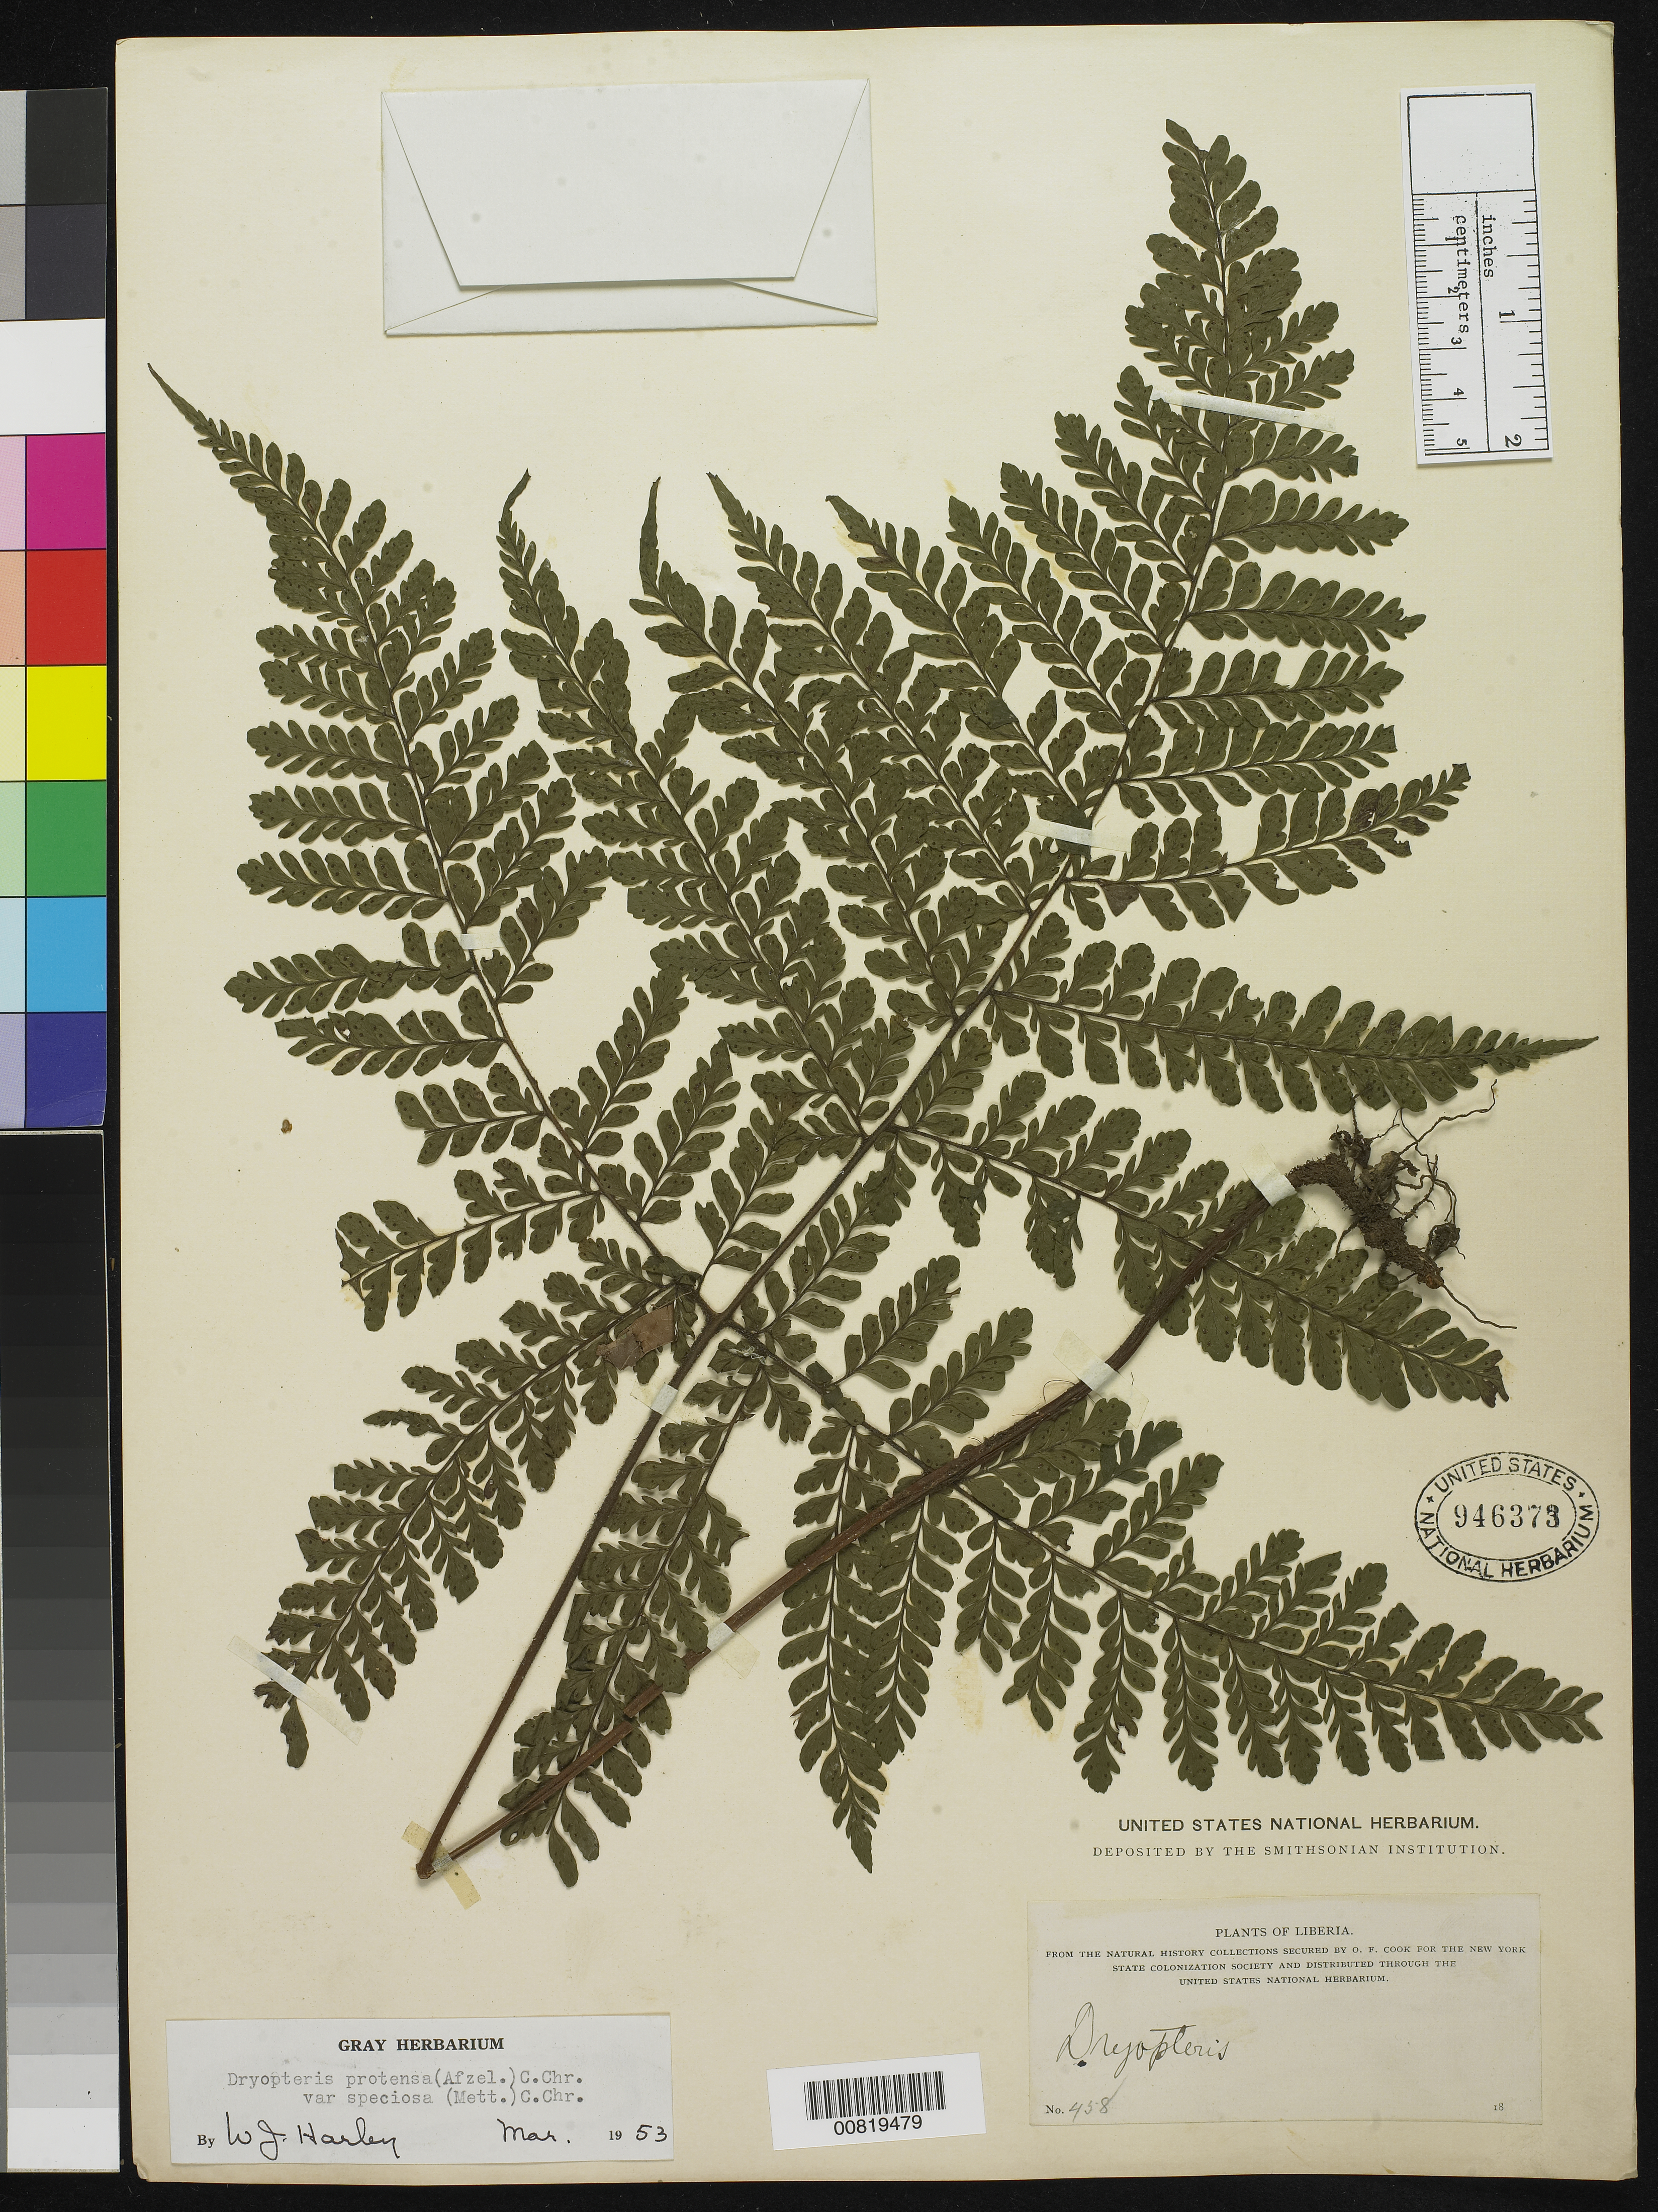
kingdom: Plantae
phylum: Tracheophyta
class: Polypodiopsida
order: Polypodiales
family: Tectariaceae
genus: Triplophyllum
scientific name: Triplophyllum speciosum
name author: (Mett. ex Kuhn)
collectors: O. F. Cook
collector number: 458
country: Liberia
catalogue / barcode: US 946373